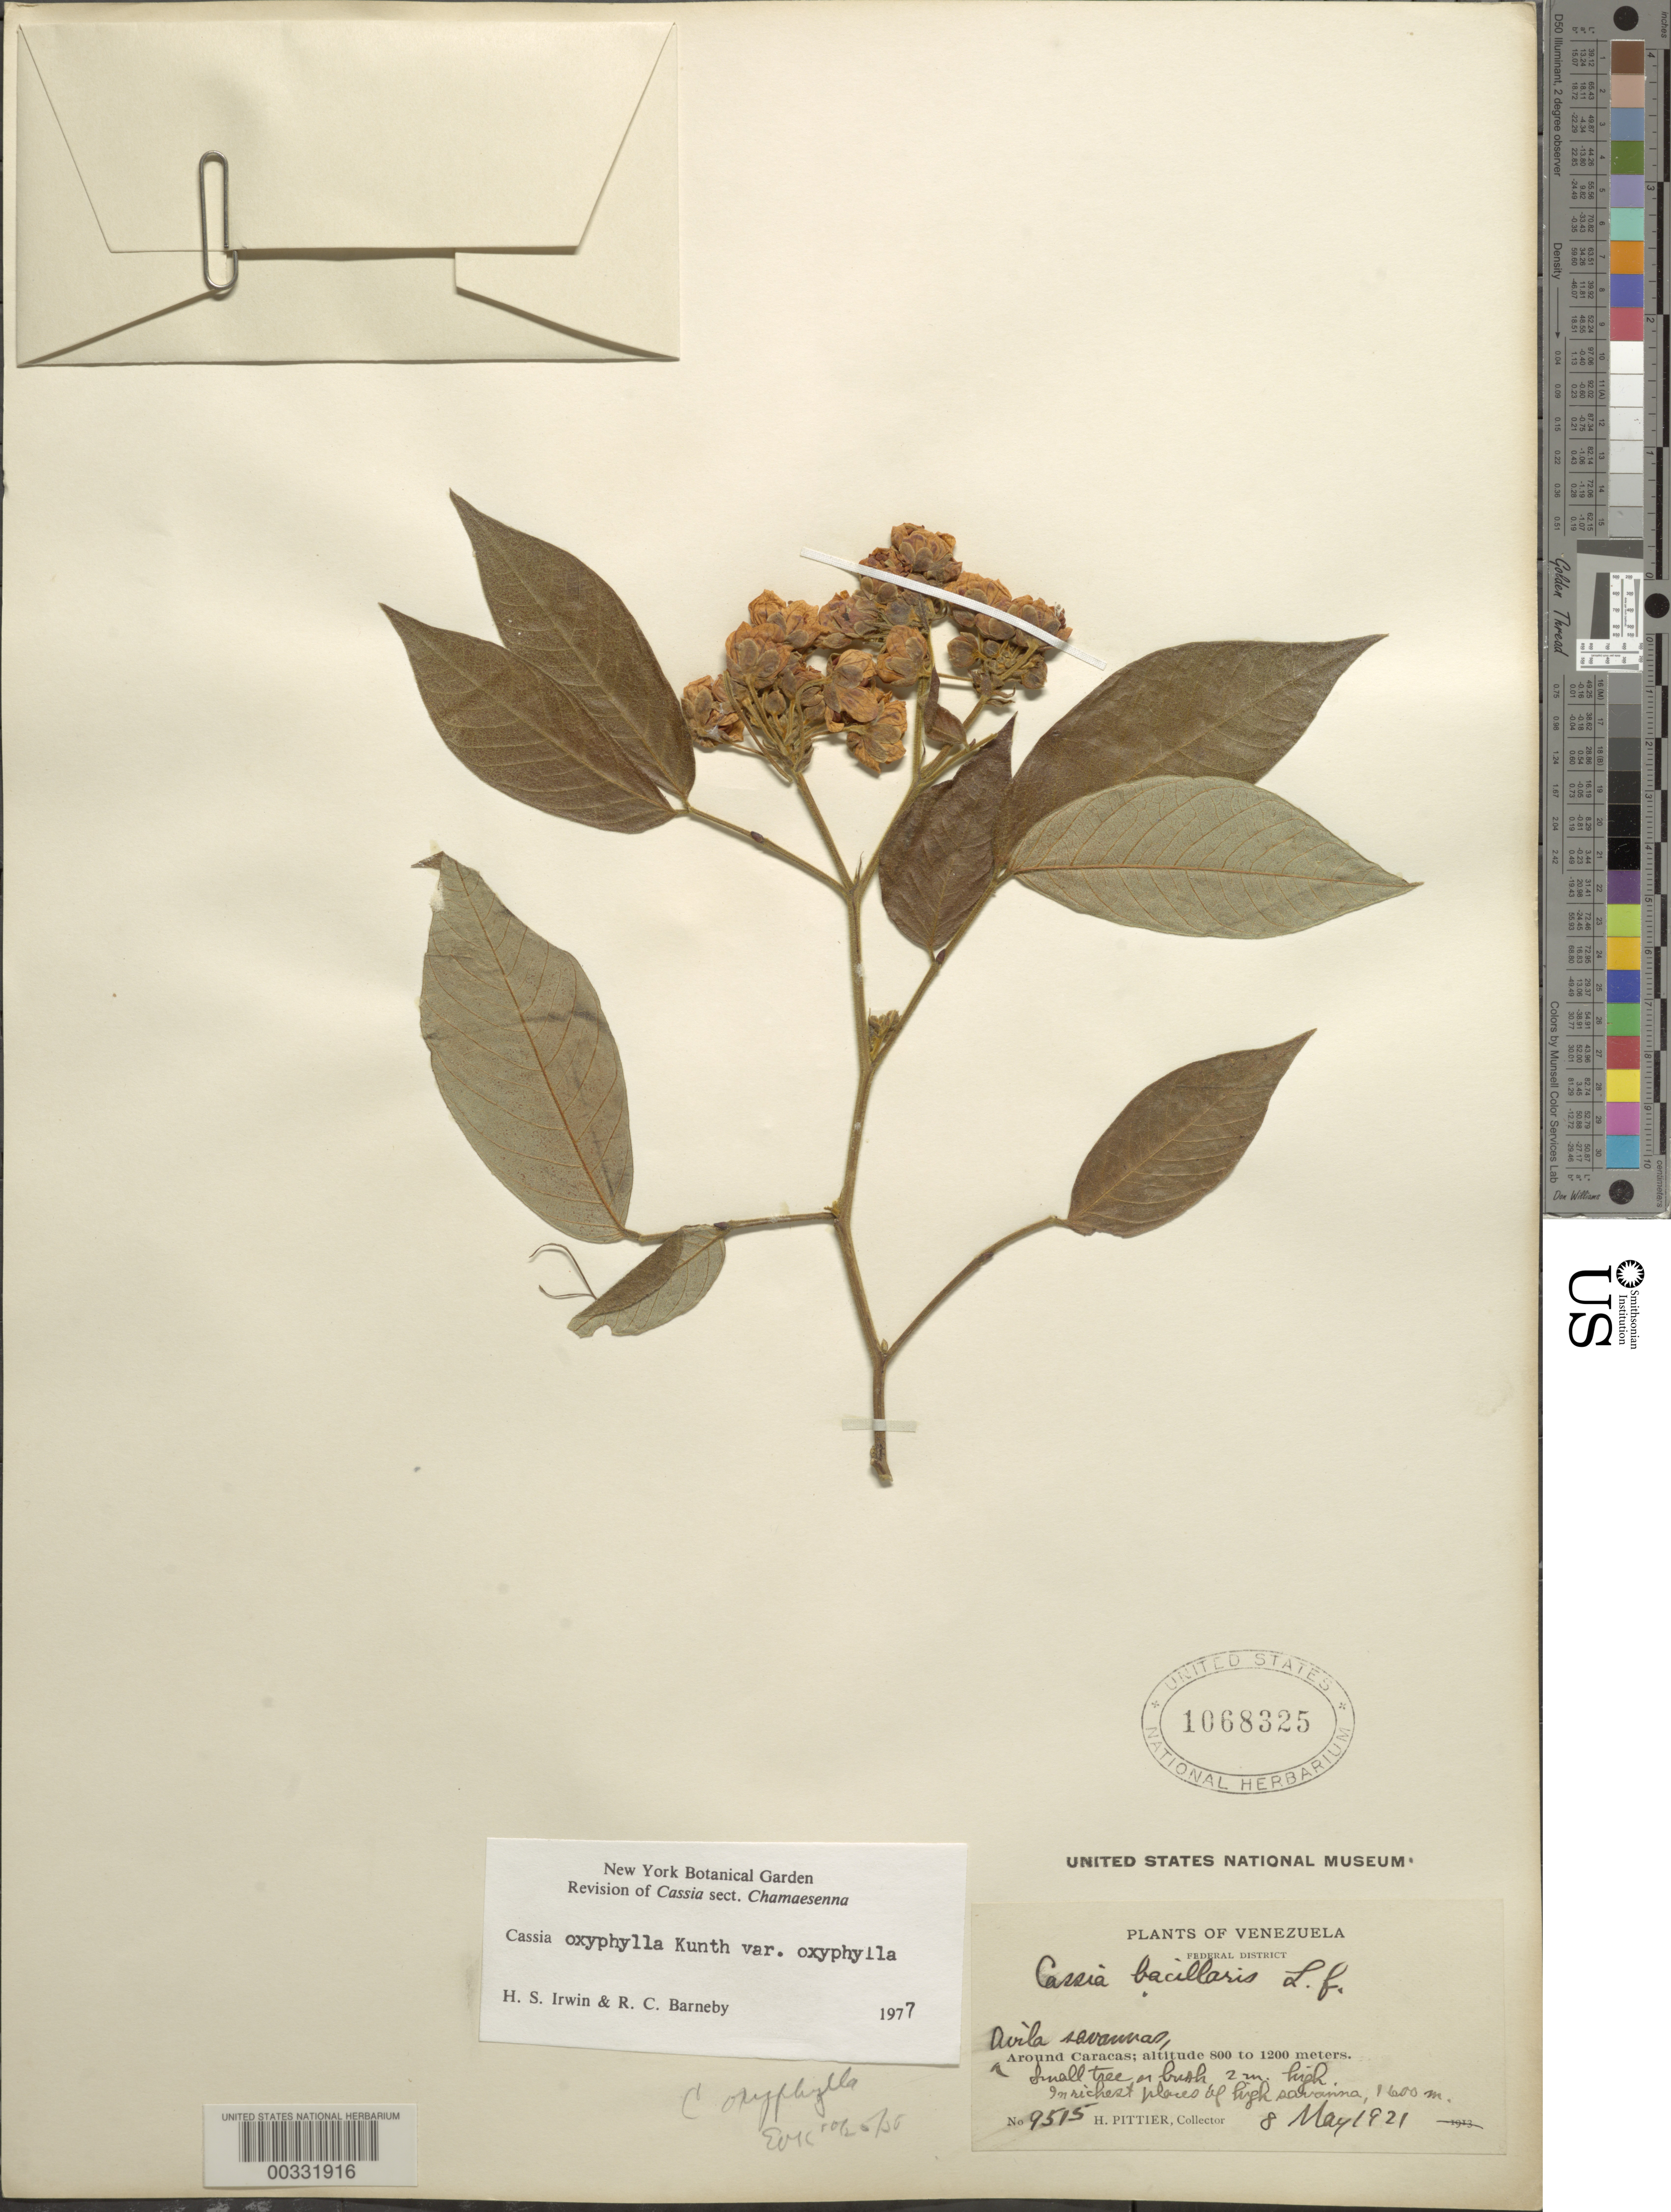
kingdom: Plantae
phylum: Tracheophyta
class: Magnoliopsida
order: Fabales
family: Fabaceae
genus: Senna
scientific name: Senna oxyphylla var. oxyphylla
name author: (Kunth) H.S. Irwin & Barneby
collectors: E. Pittier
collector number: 9515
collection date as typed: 08 May 1921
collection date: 1921-05-08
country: Venezuela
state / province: Distrito Federal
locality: Avila savannas, around caracas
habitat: In richest places of high savanna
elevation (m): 1600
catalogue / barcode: US 1068325